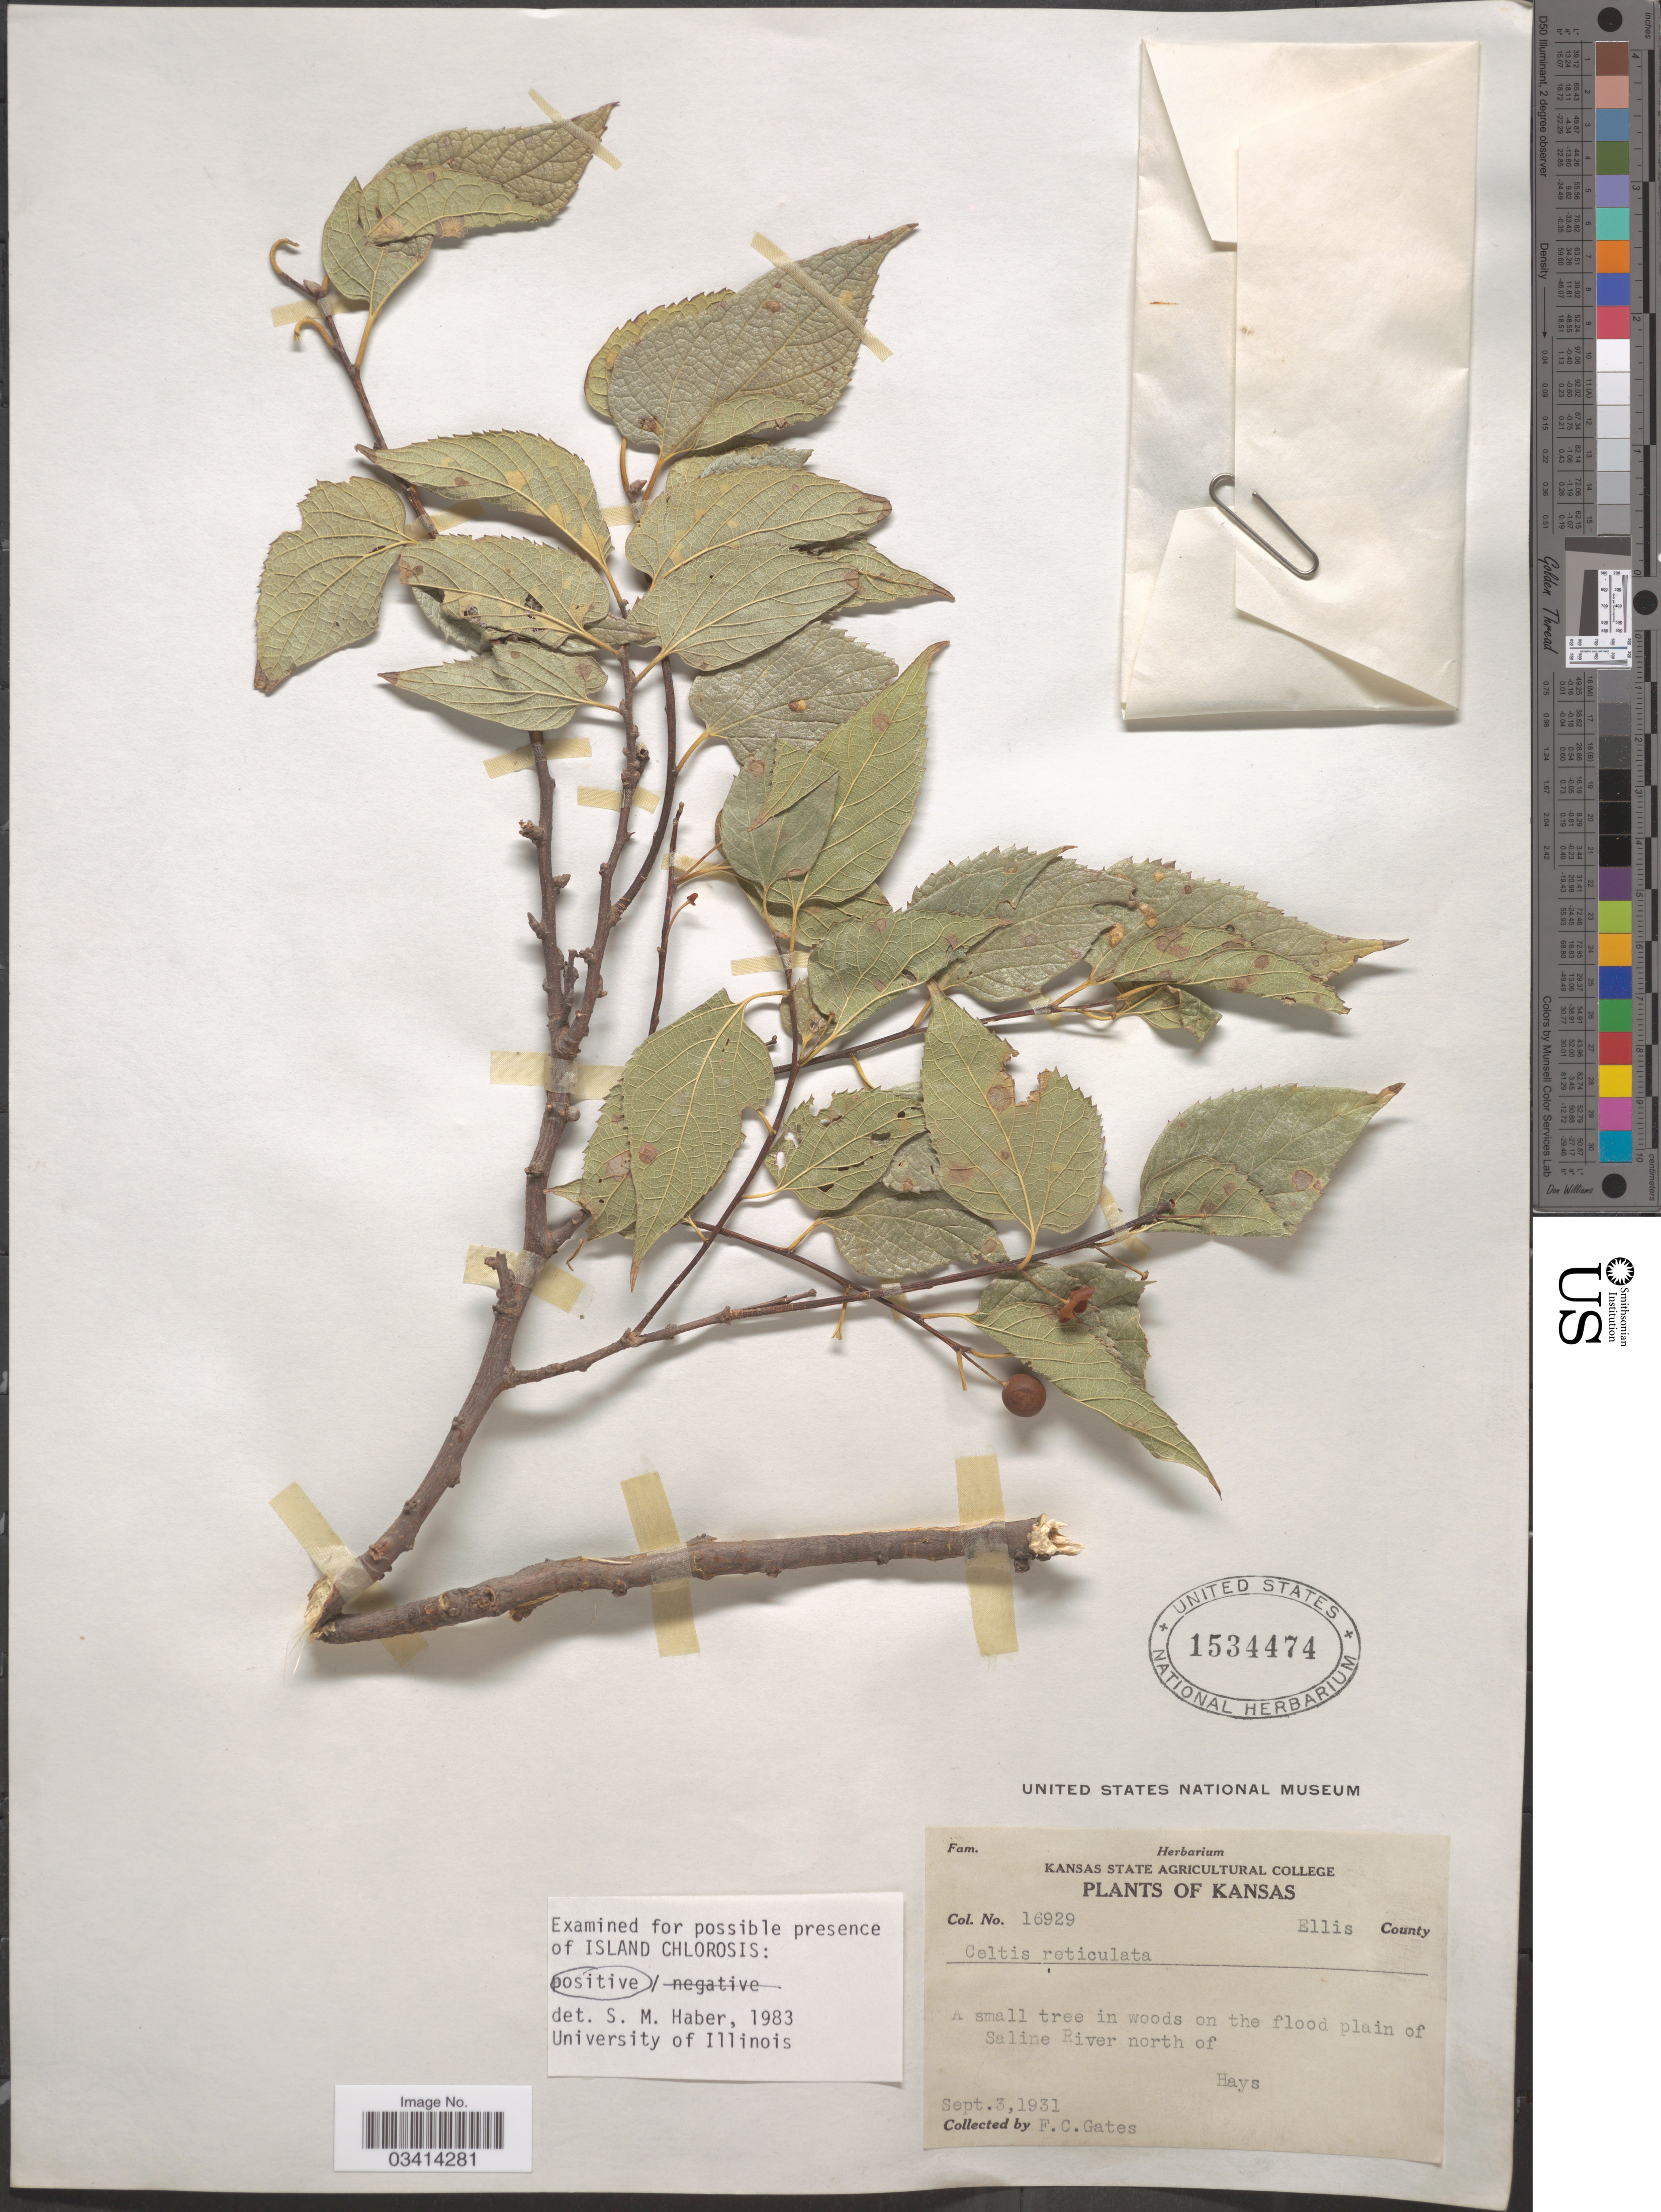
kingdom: Plantae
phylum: Tracheophyta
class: Magnoliopsida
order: Rosales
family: Cannabaceae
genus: Celtis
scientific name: Celtis reticulata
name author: Torr.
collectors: F. C. Gates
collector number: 16929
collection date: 1931-09-03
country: United States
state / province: Kansas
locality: Ellis County. Plain of Saline River north of Hays.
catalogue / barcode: US 1534474